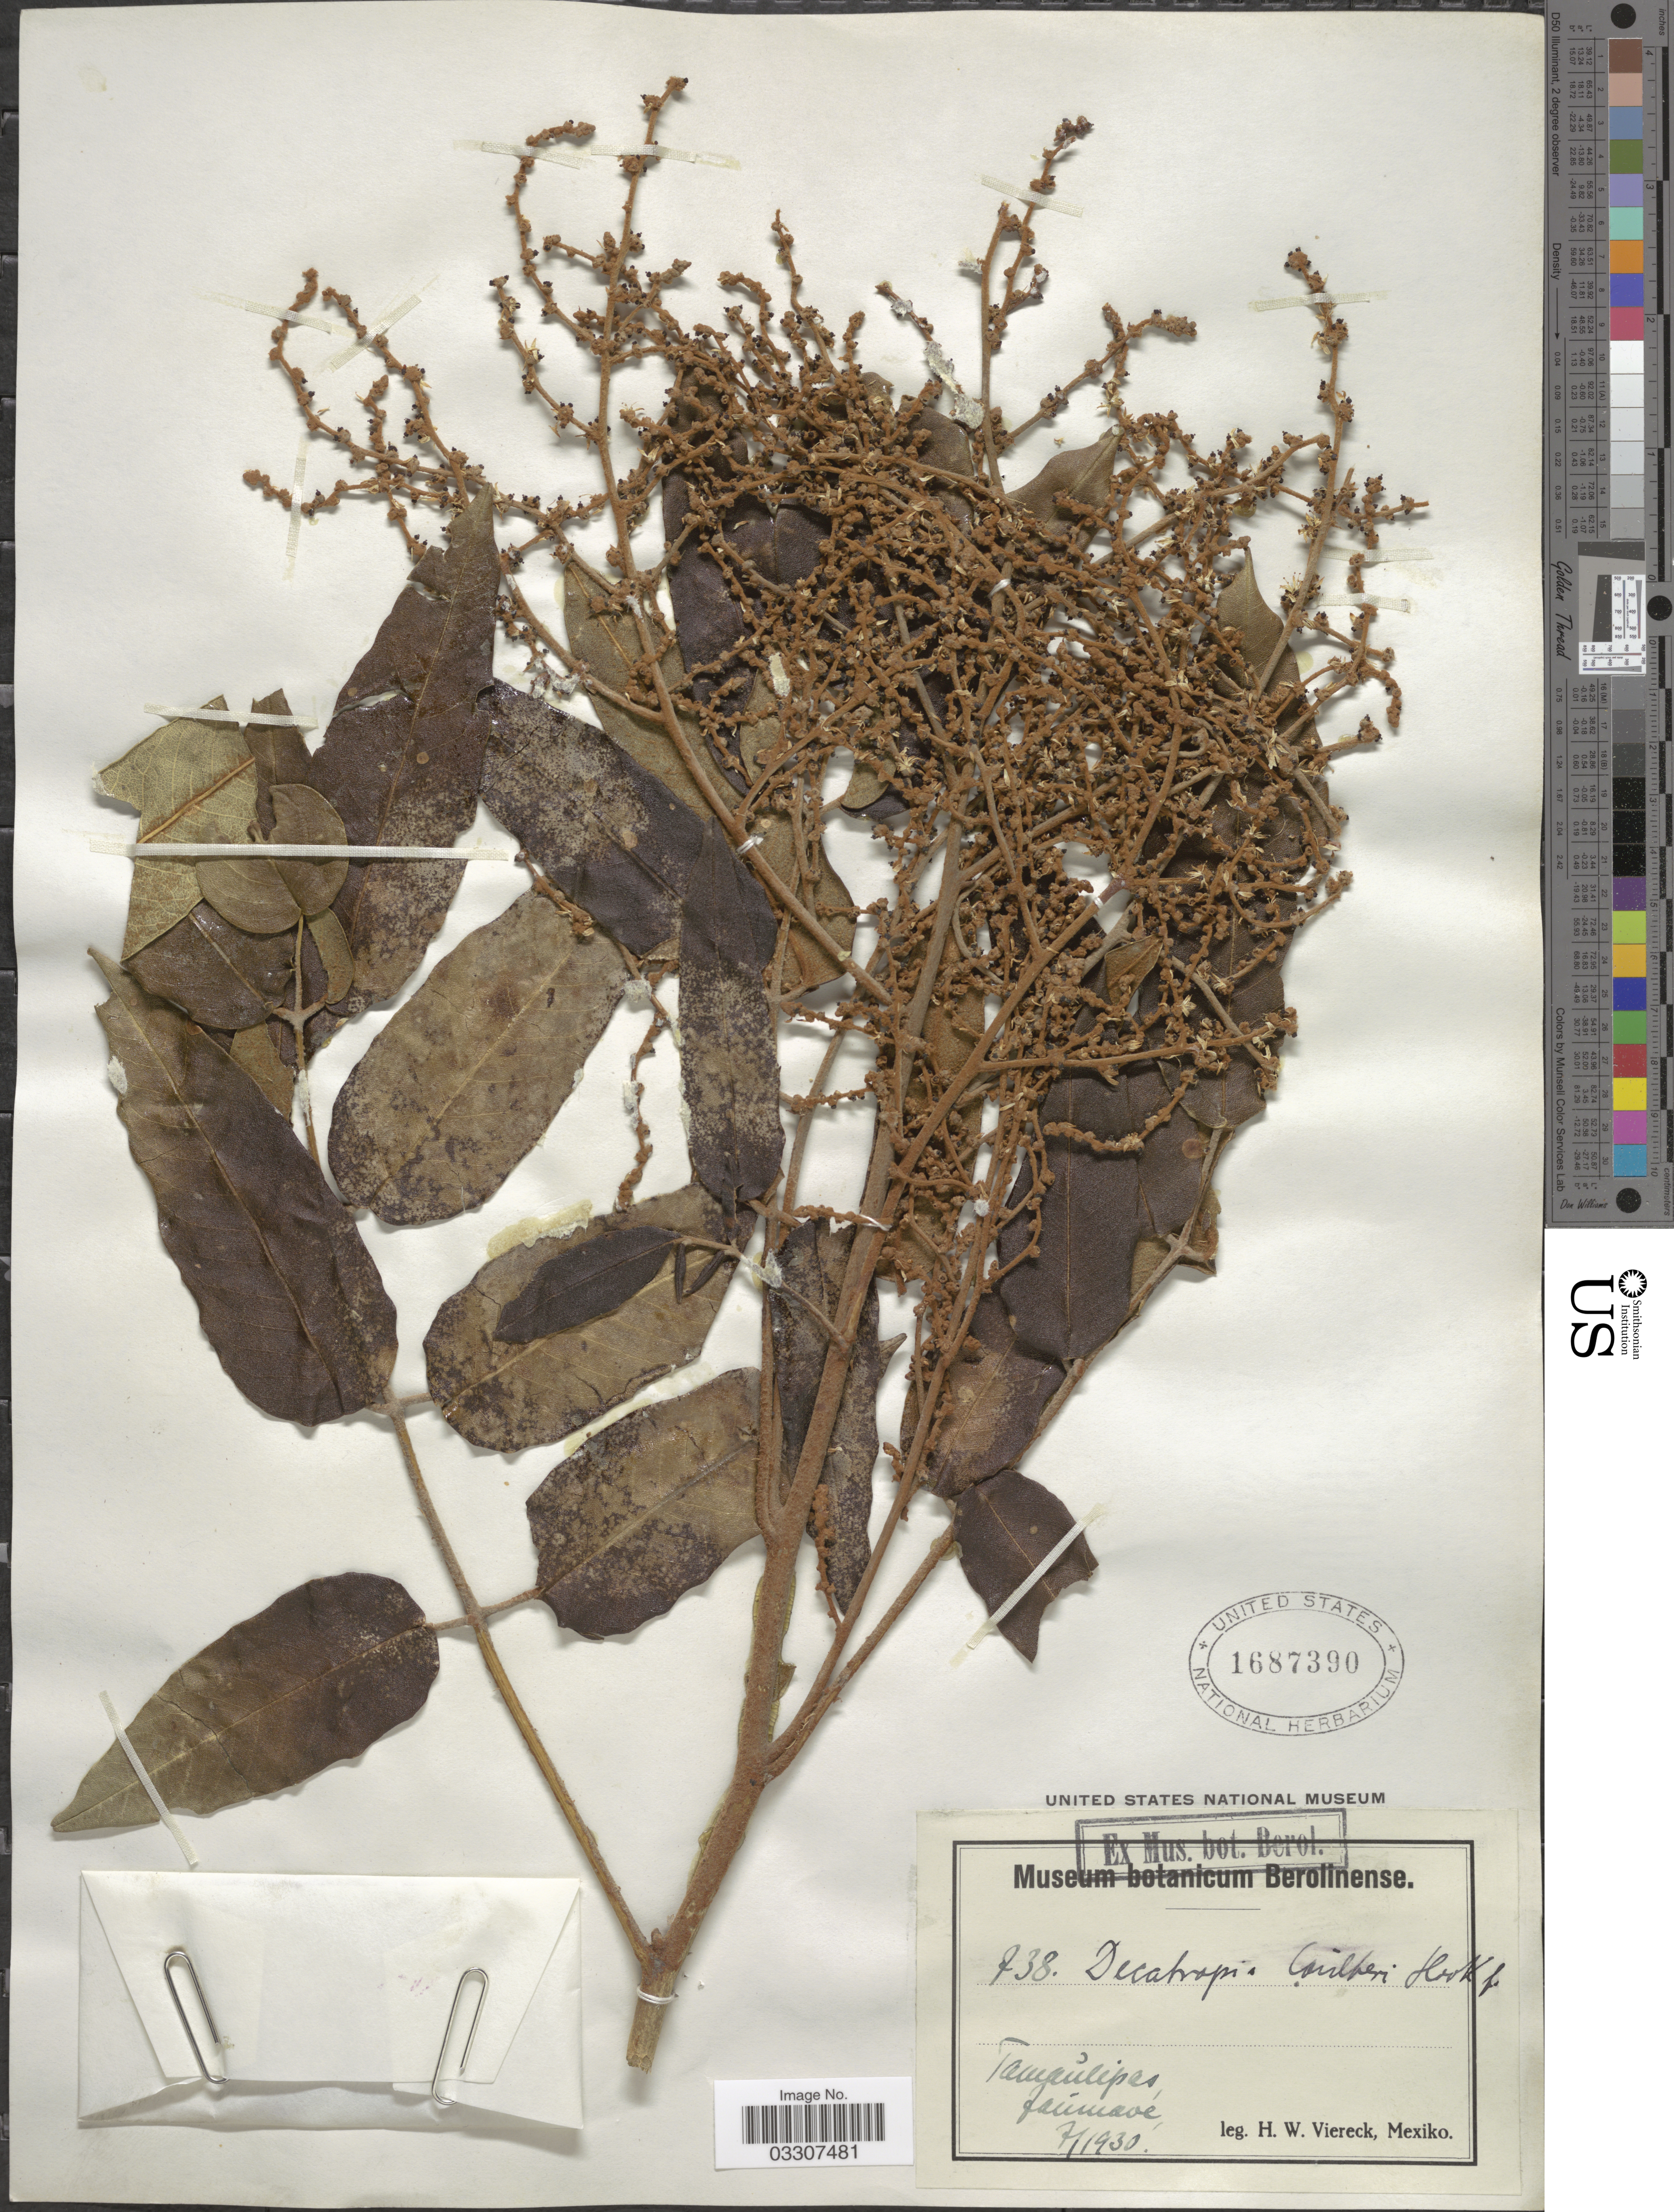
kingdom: Plantae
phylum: Tracheophyta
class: Magnoliopsida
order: Sapindales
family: Rutaceae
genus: Decatropis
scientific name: Decatropis bicolor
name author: (Zucc.) Radlk.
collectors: H. W. Viereck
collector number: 738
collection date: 1930-07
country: Mexico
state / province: Tamaulipas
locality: Jaumave.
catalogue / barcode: US 1687390